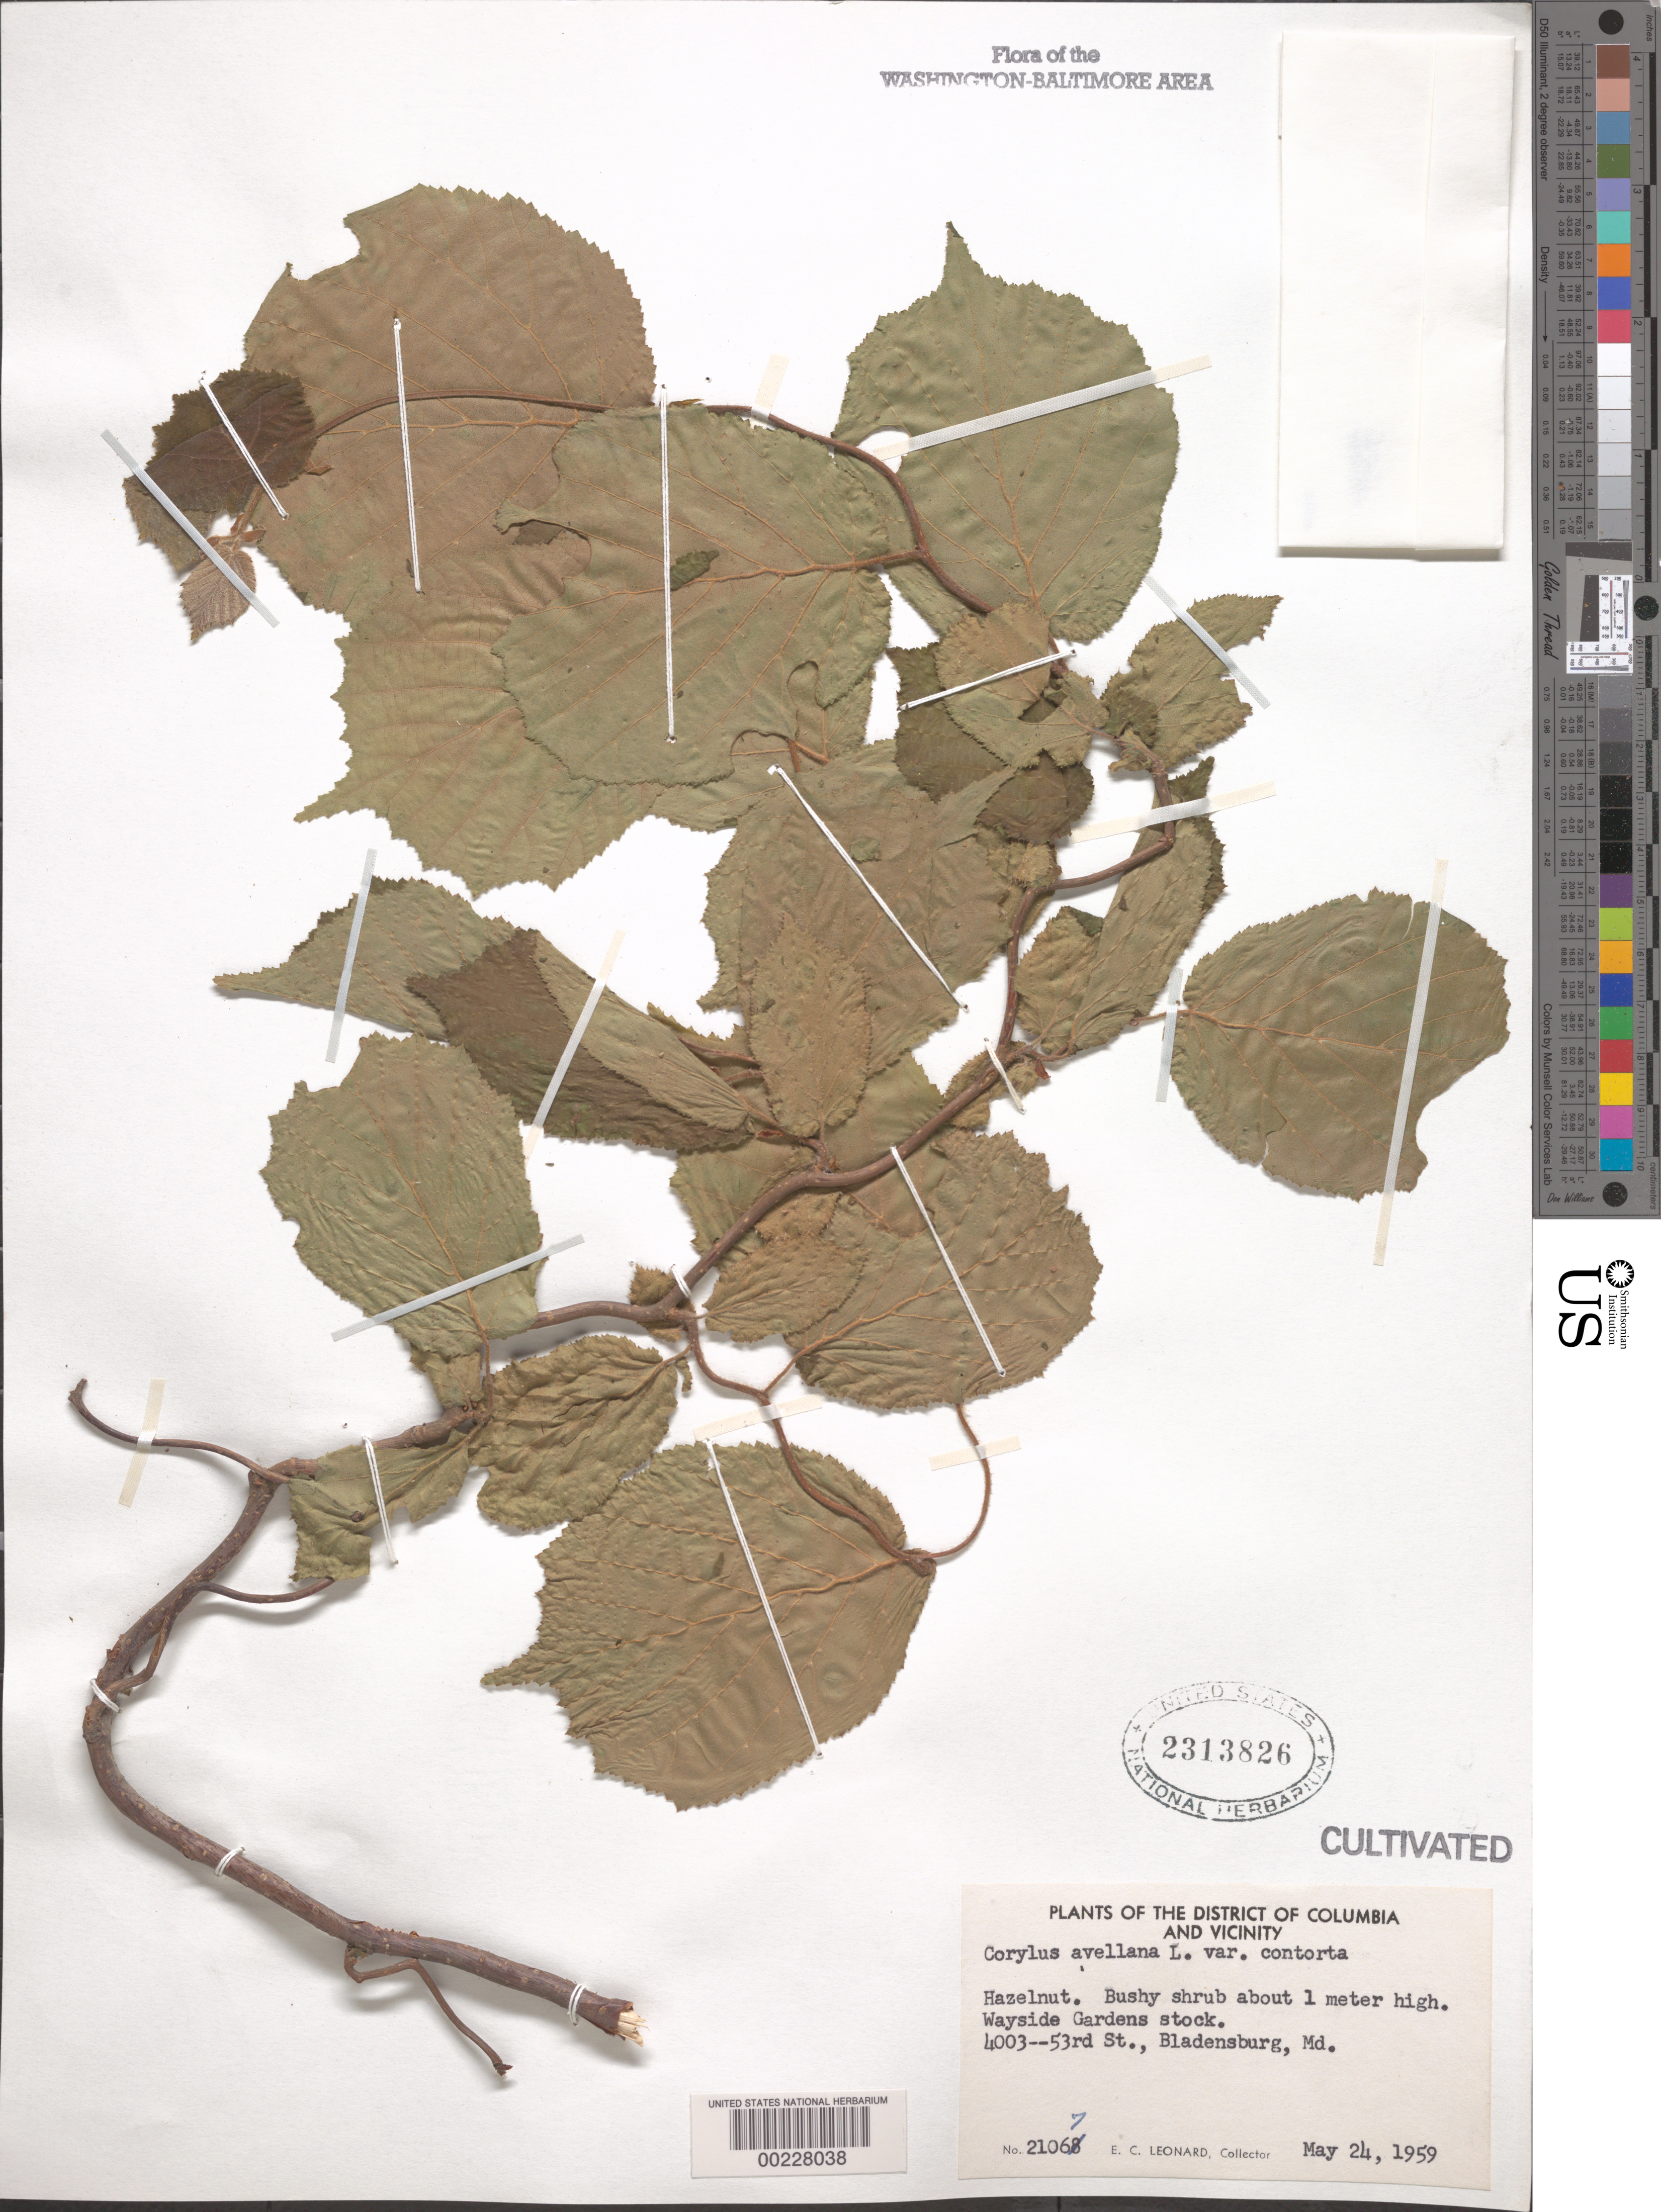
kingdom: Plantae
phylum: Tracheophyta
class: Magnoliopsida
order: Fagales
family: Betulaceae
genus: Corylus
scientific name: Corylus avellana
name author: L.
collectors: E. C. Leonard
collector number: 21067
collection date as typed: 24 May 1959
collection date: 1959-05-24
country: United States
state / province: Maryland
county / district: Prince George's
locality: Bladensburg, 4003 53rd St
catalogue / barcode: US 2313826